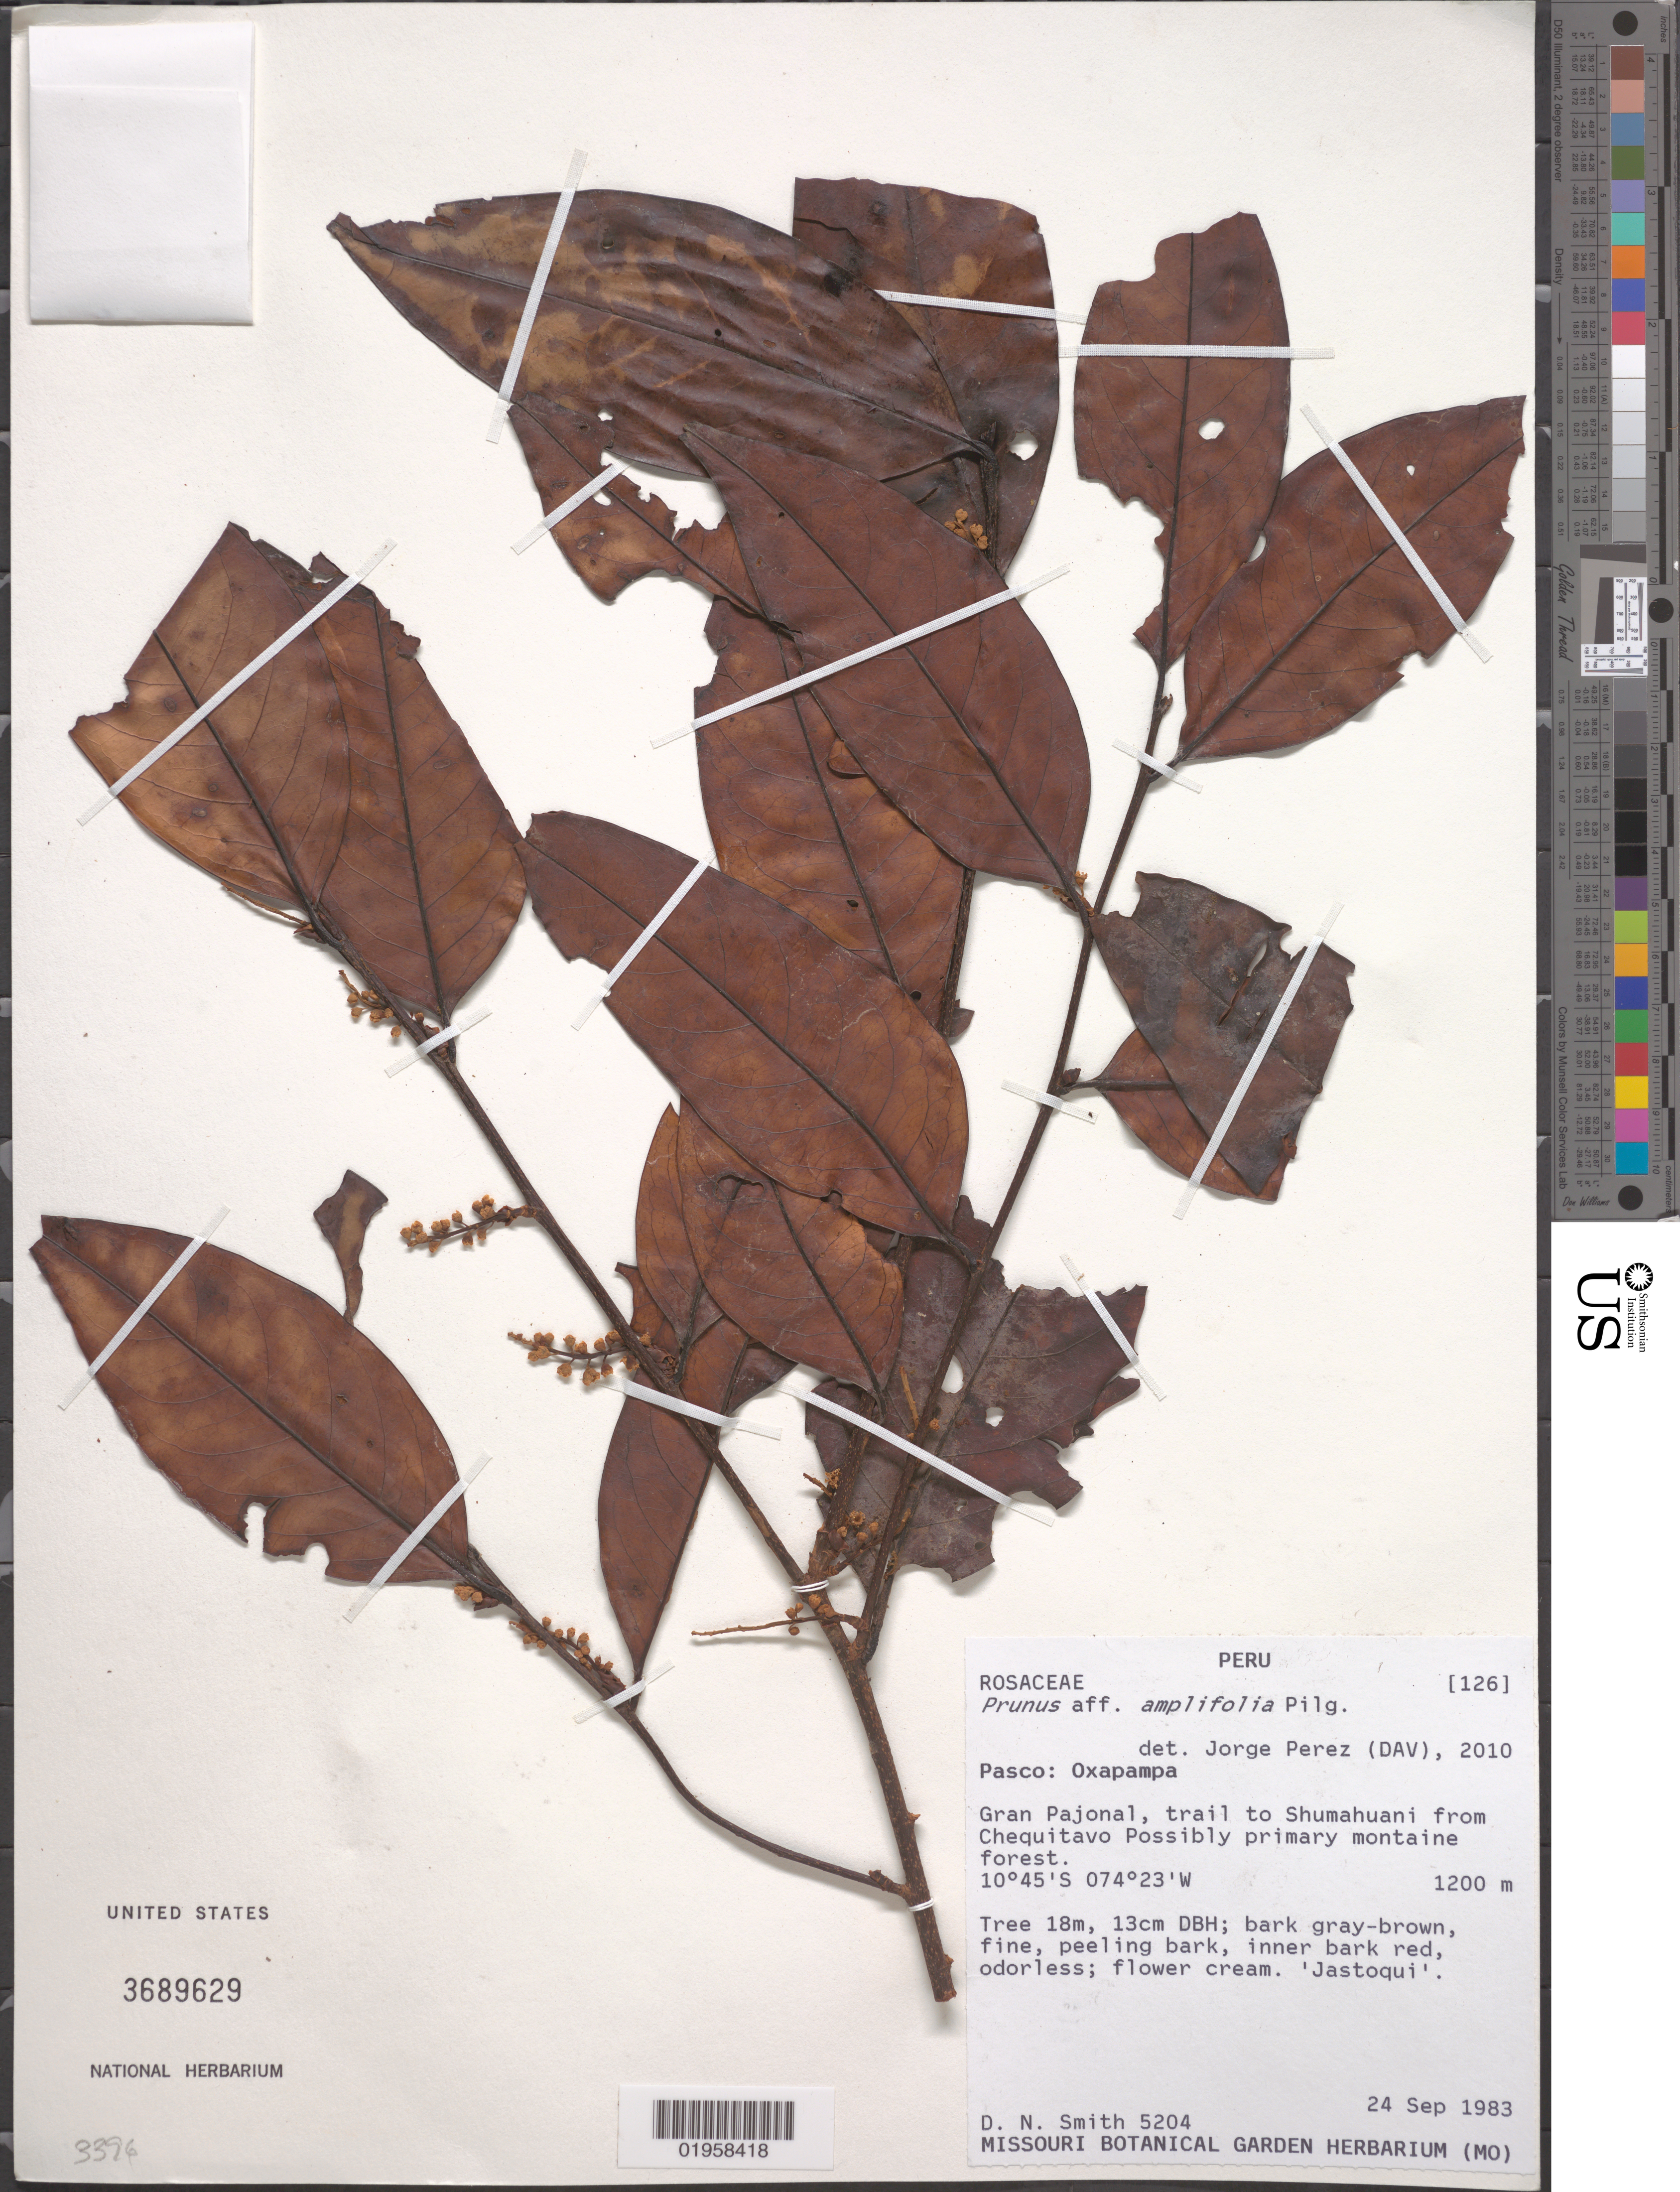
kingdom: Plantae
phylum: Tracheophyta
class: Magnoliopsida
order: Rosales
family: Rosaceae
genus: Prunus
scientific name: Prunus amplifolia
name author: Pilg.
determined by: Pérez, J. A.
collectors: D. Smith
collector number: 5204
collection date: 1983-09-24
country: Peru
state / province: Pasco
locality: Oxapampa. Gran Pajonal, trail to Shumahuani from Chequitavo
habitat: Possibly primary montaine forest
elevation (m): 1200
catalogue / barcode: US 3689629